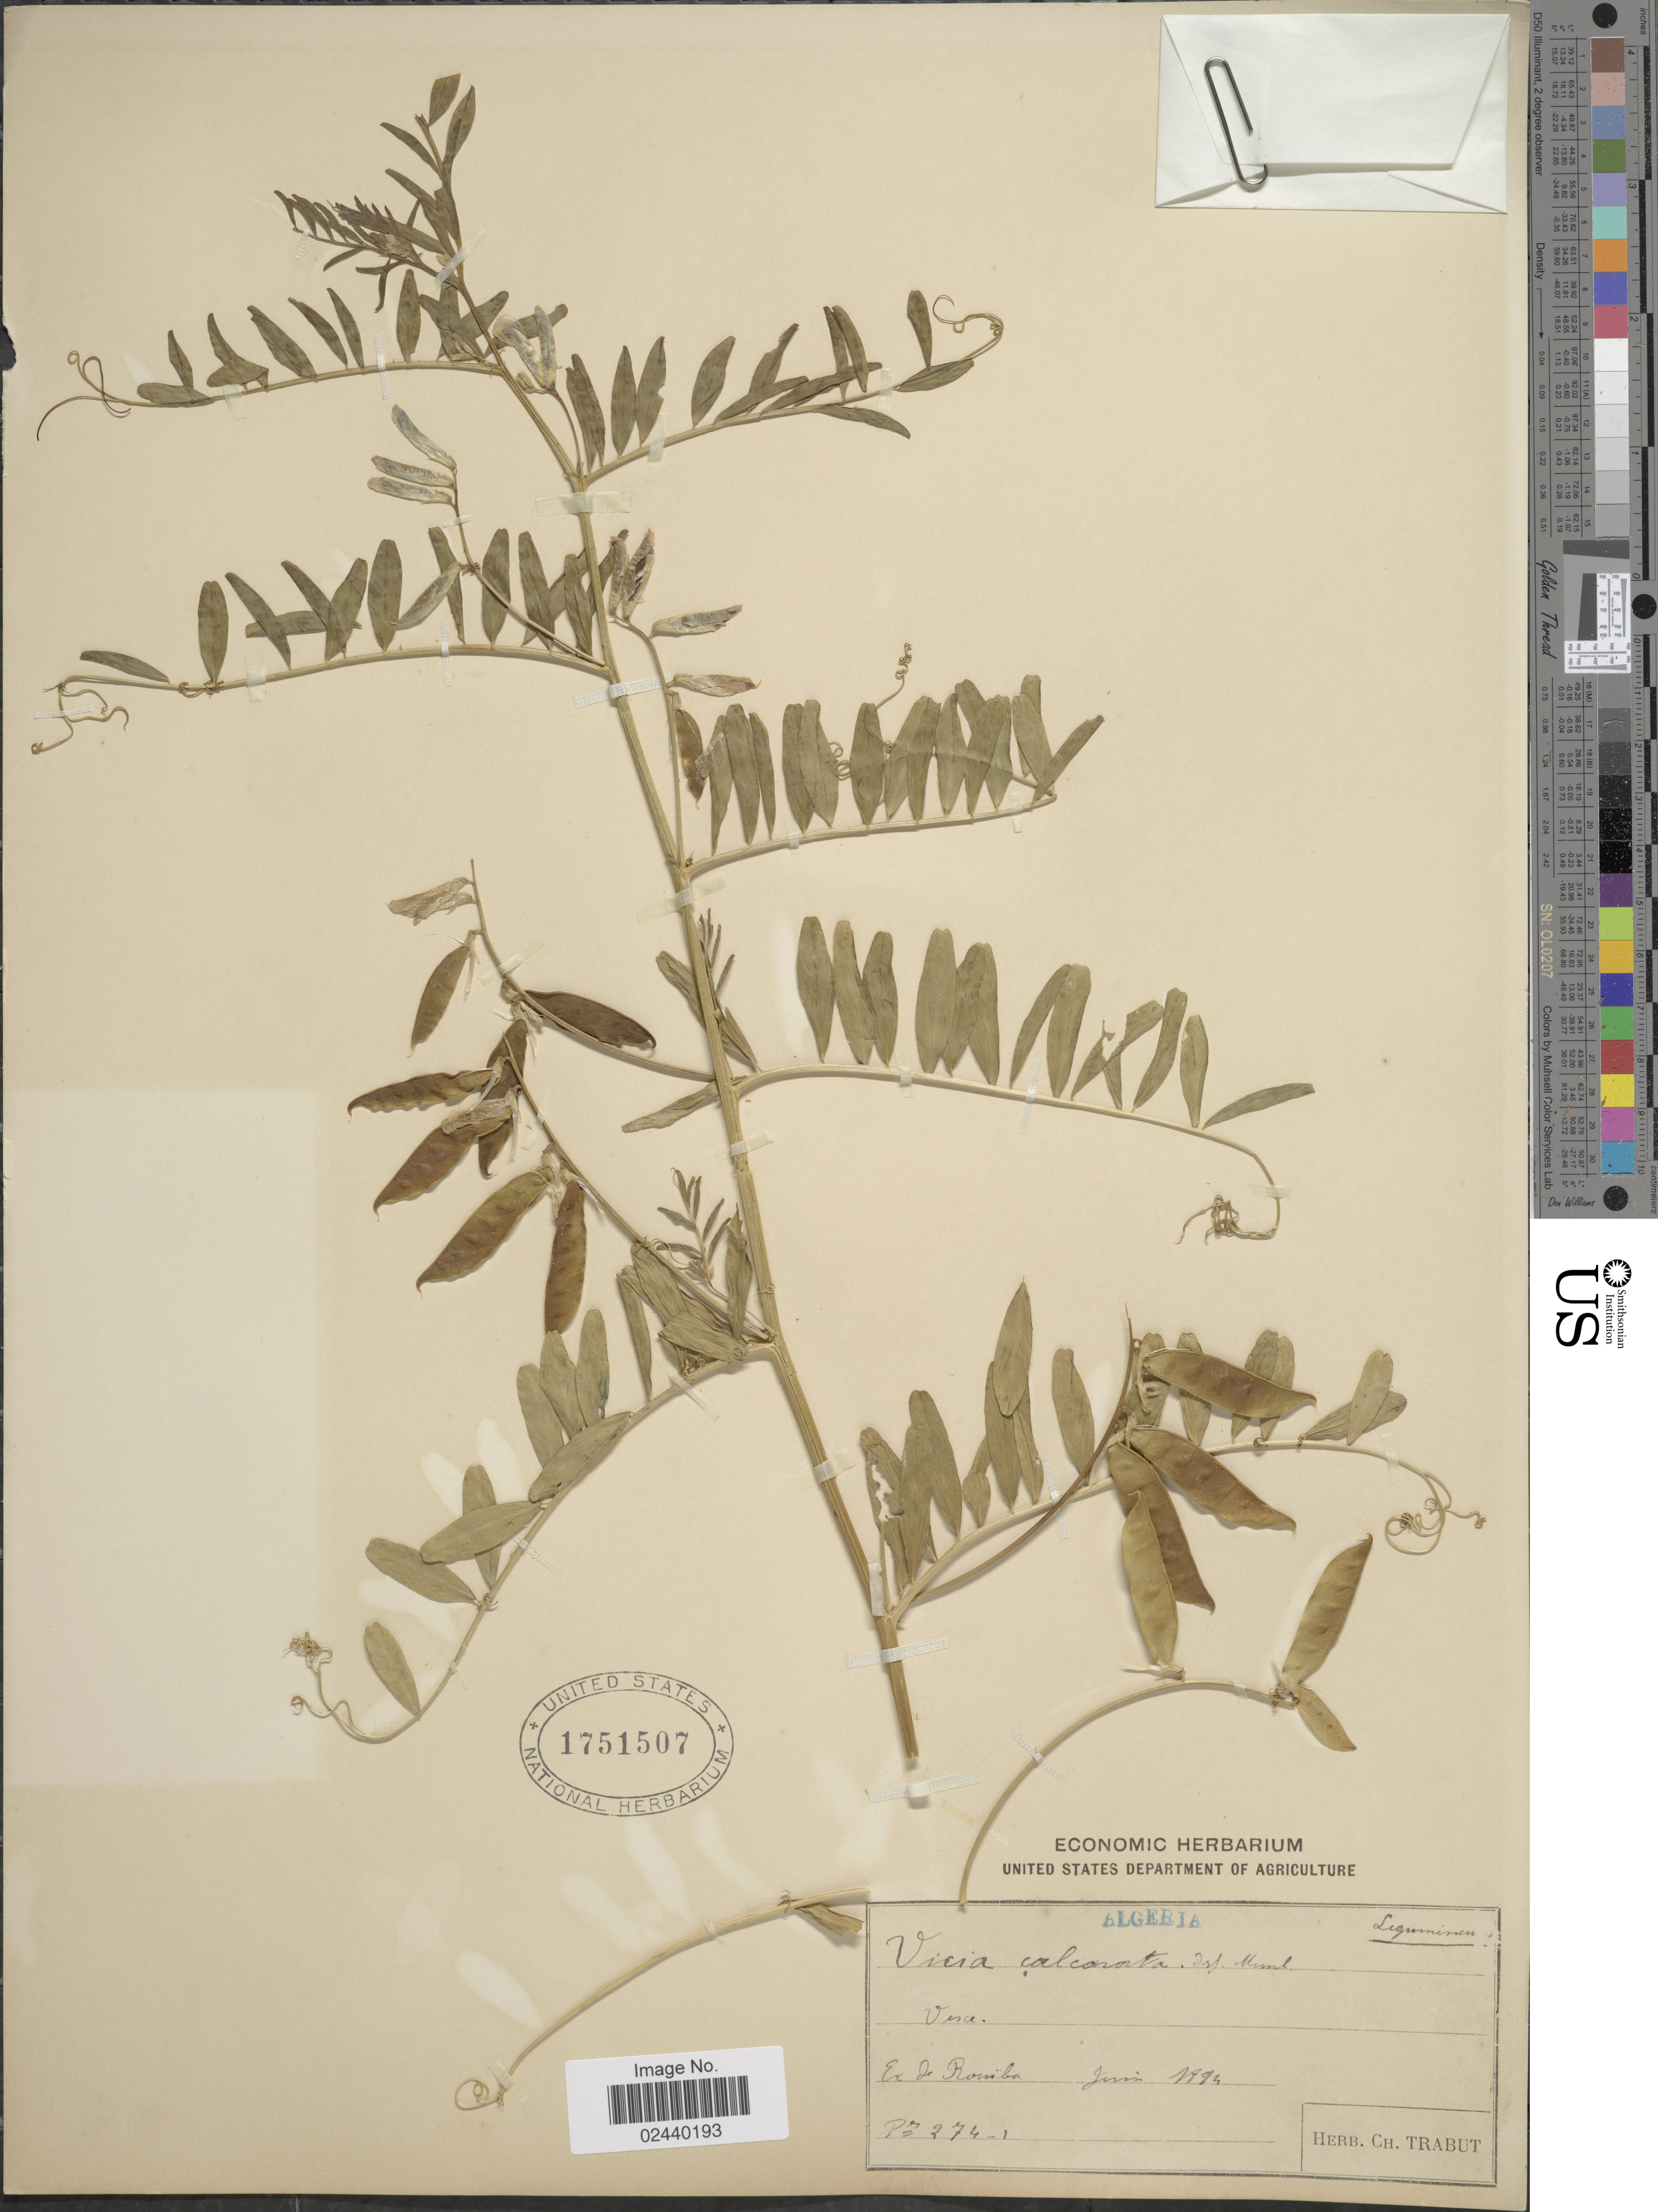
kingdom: Plantae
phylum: Tracheophyta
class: Magnoliopsida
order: Fabales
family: Fabaceae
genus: Vicia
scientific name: Vicia calcarata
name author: Desf.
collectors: Ex herb. Ch. Trabut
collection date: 1884-06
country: Algeria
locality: Ex de Rouïba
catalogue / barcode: US 1751507